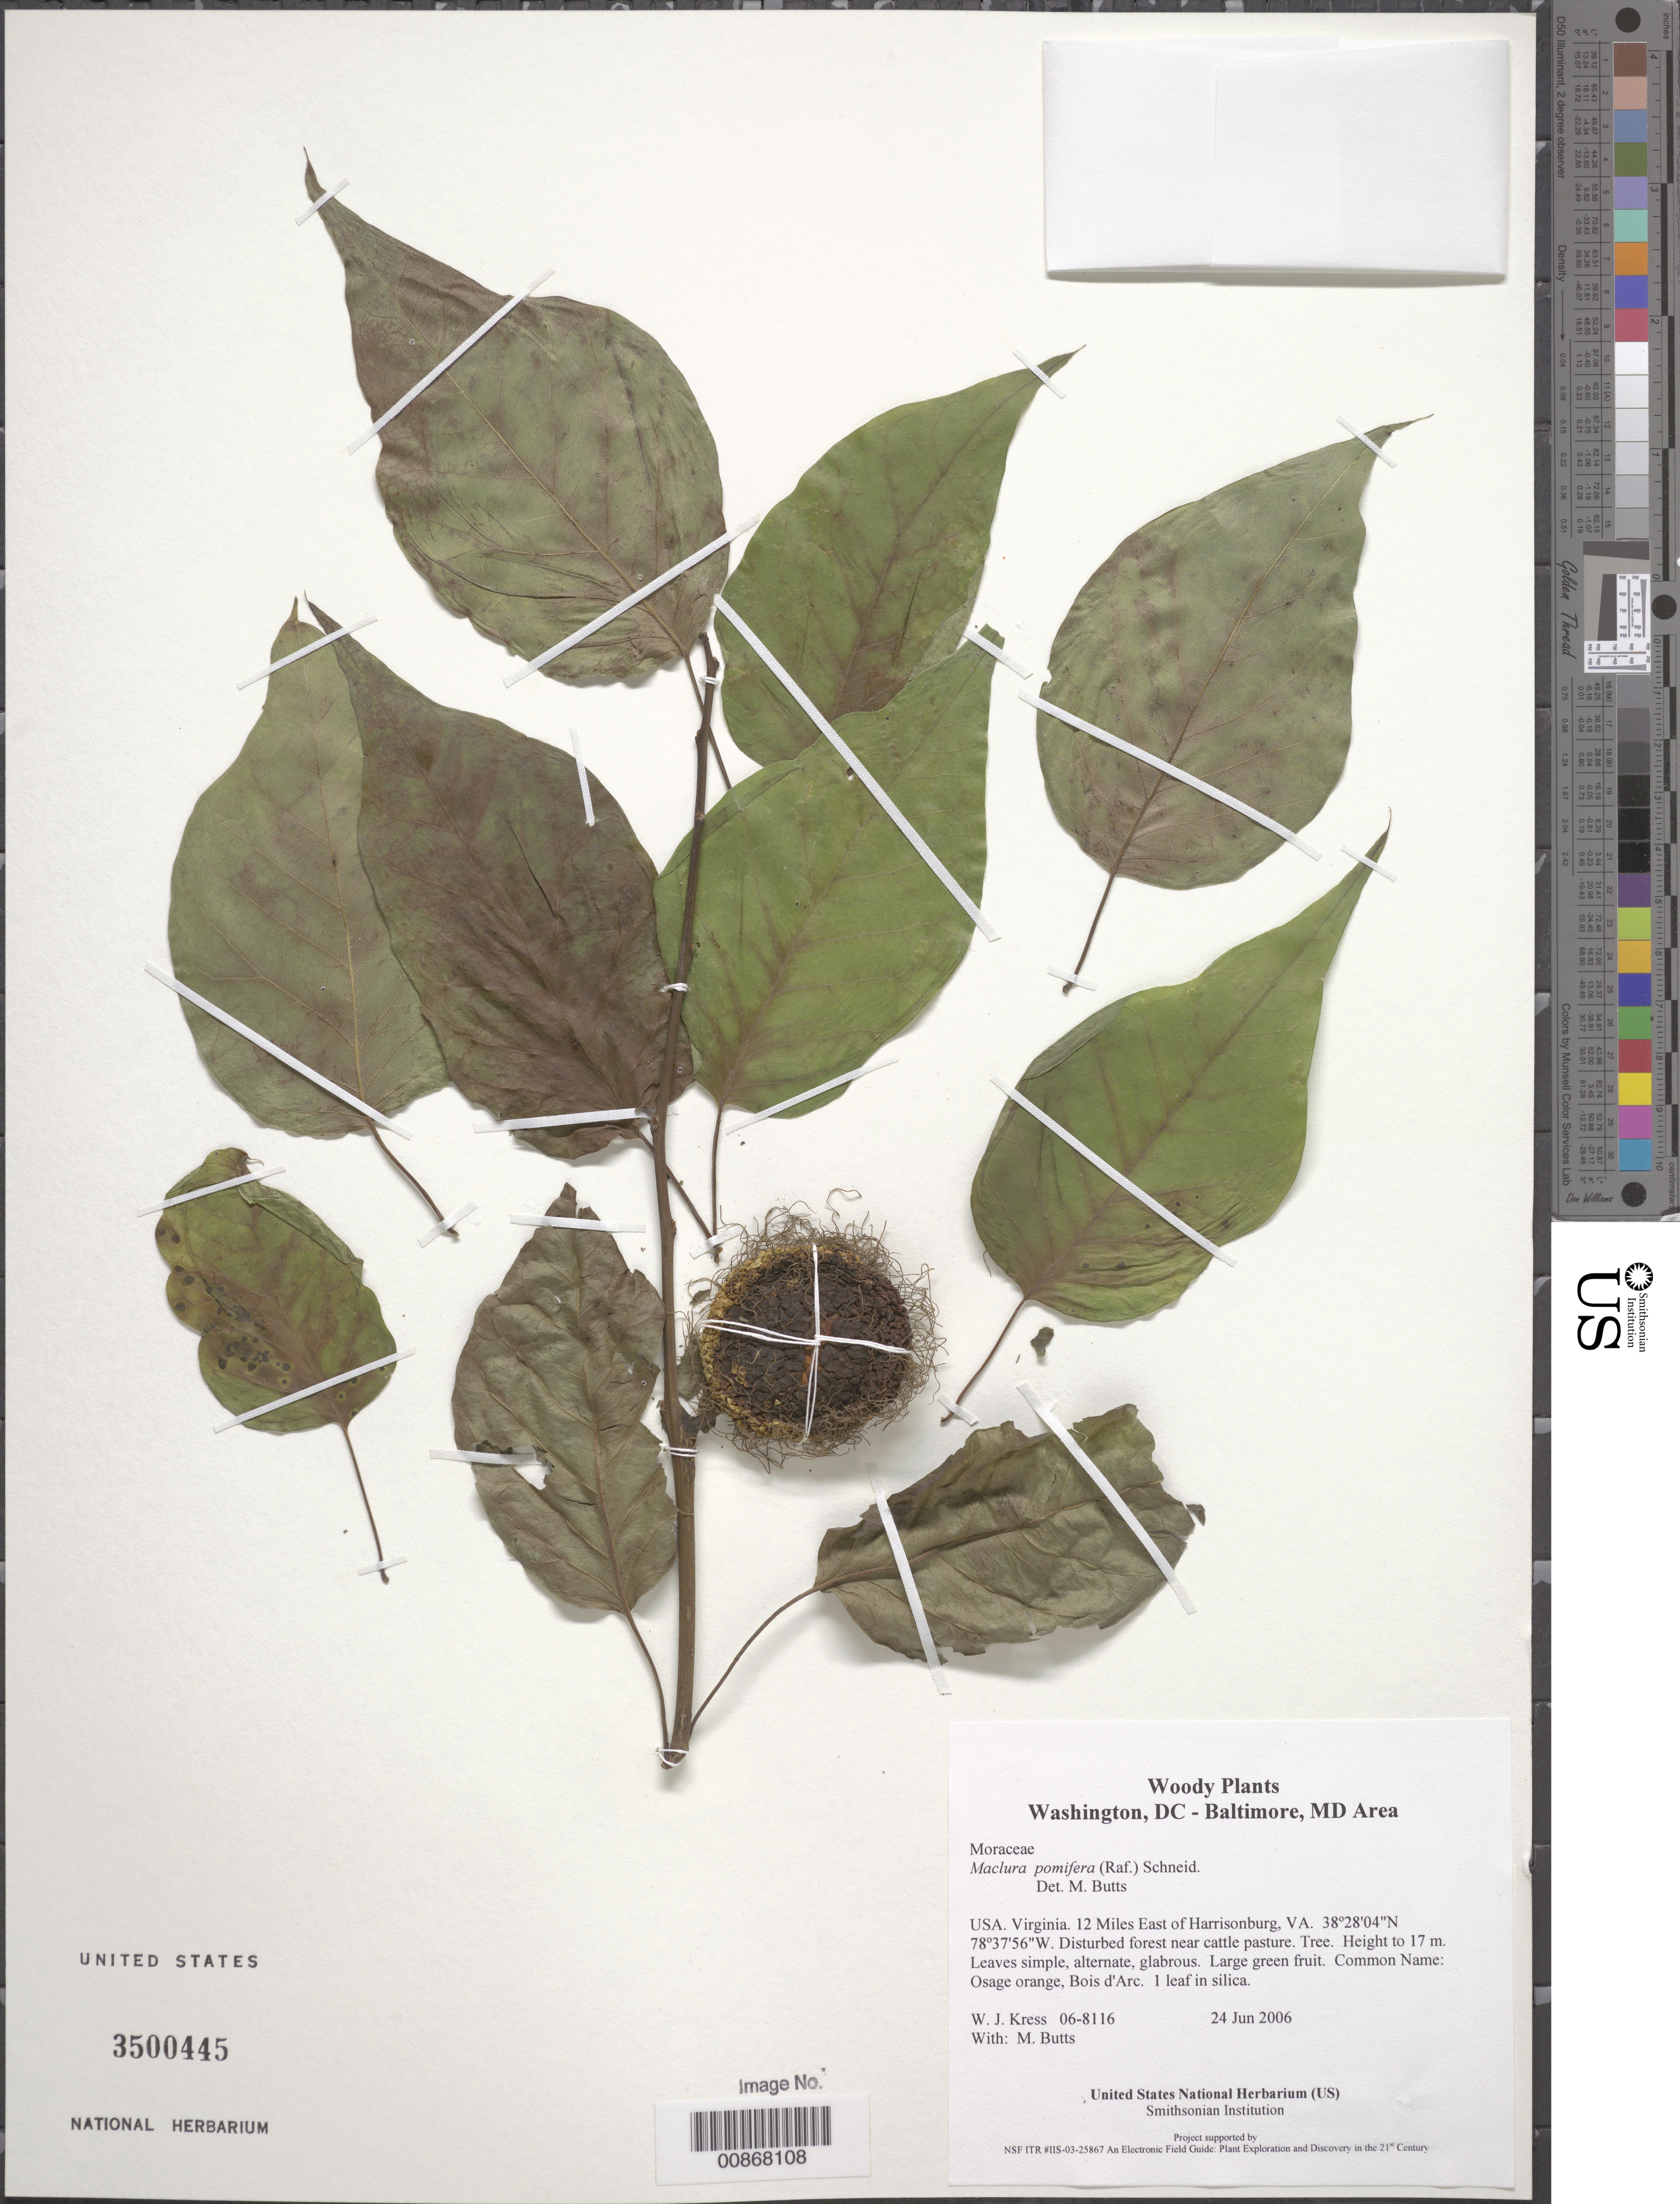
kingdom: Plantae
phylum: Tracheophyta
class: Magnoliopsida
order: Rosales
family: Moraceae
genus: Maclura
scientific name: Maclura pomifera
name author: (Raf.) C.K. Schneid.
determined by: Butts, M. B.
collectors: W. J. Kress & M. B. Butts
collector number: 06-8116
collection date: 2006-06-24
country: United States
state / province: Virginia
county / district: Rockingham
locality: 12 mi. E of Harrisonburg, VA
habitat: Disturbed forest near cattle pasture.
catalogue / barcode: US 3500445